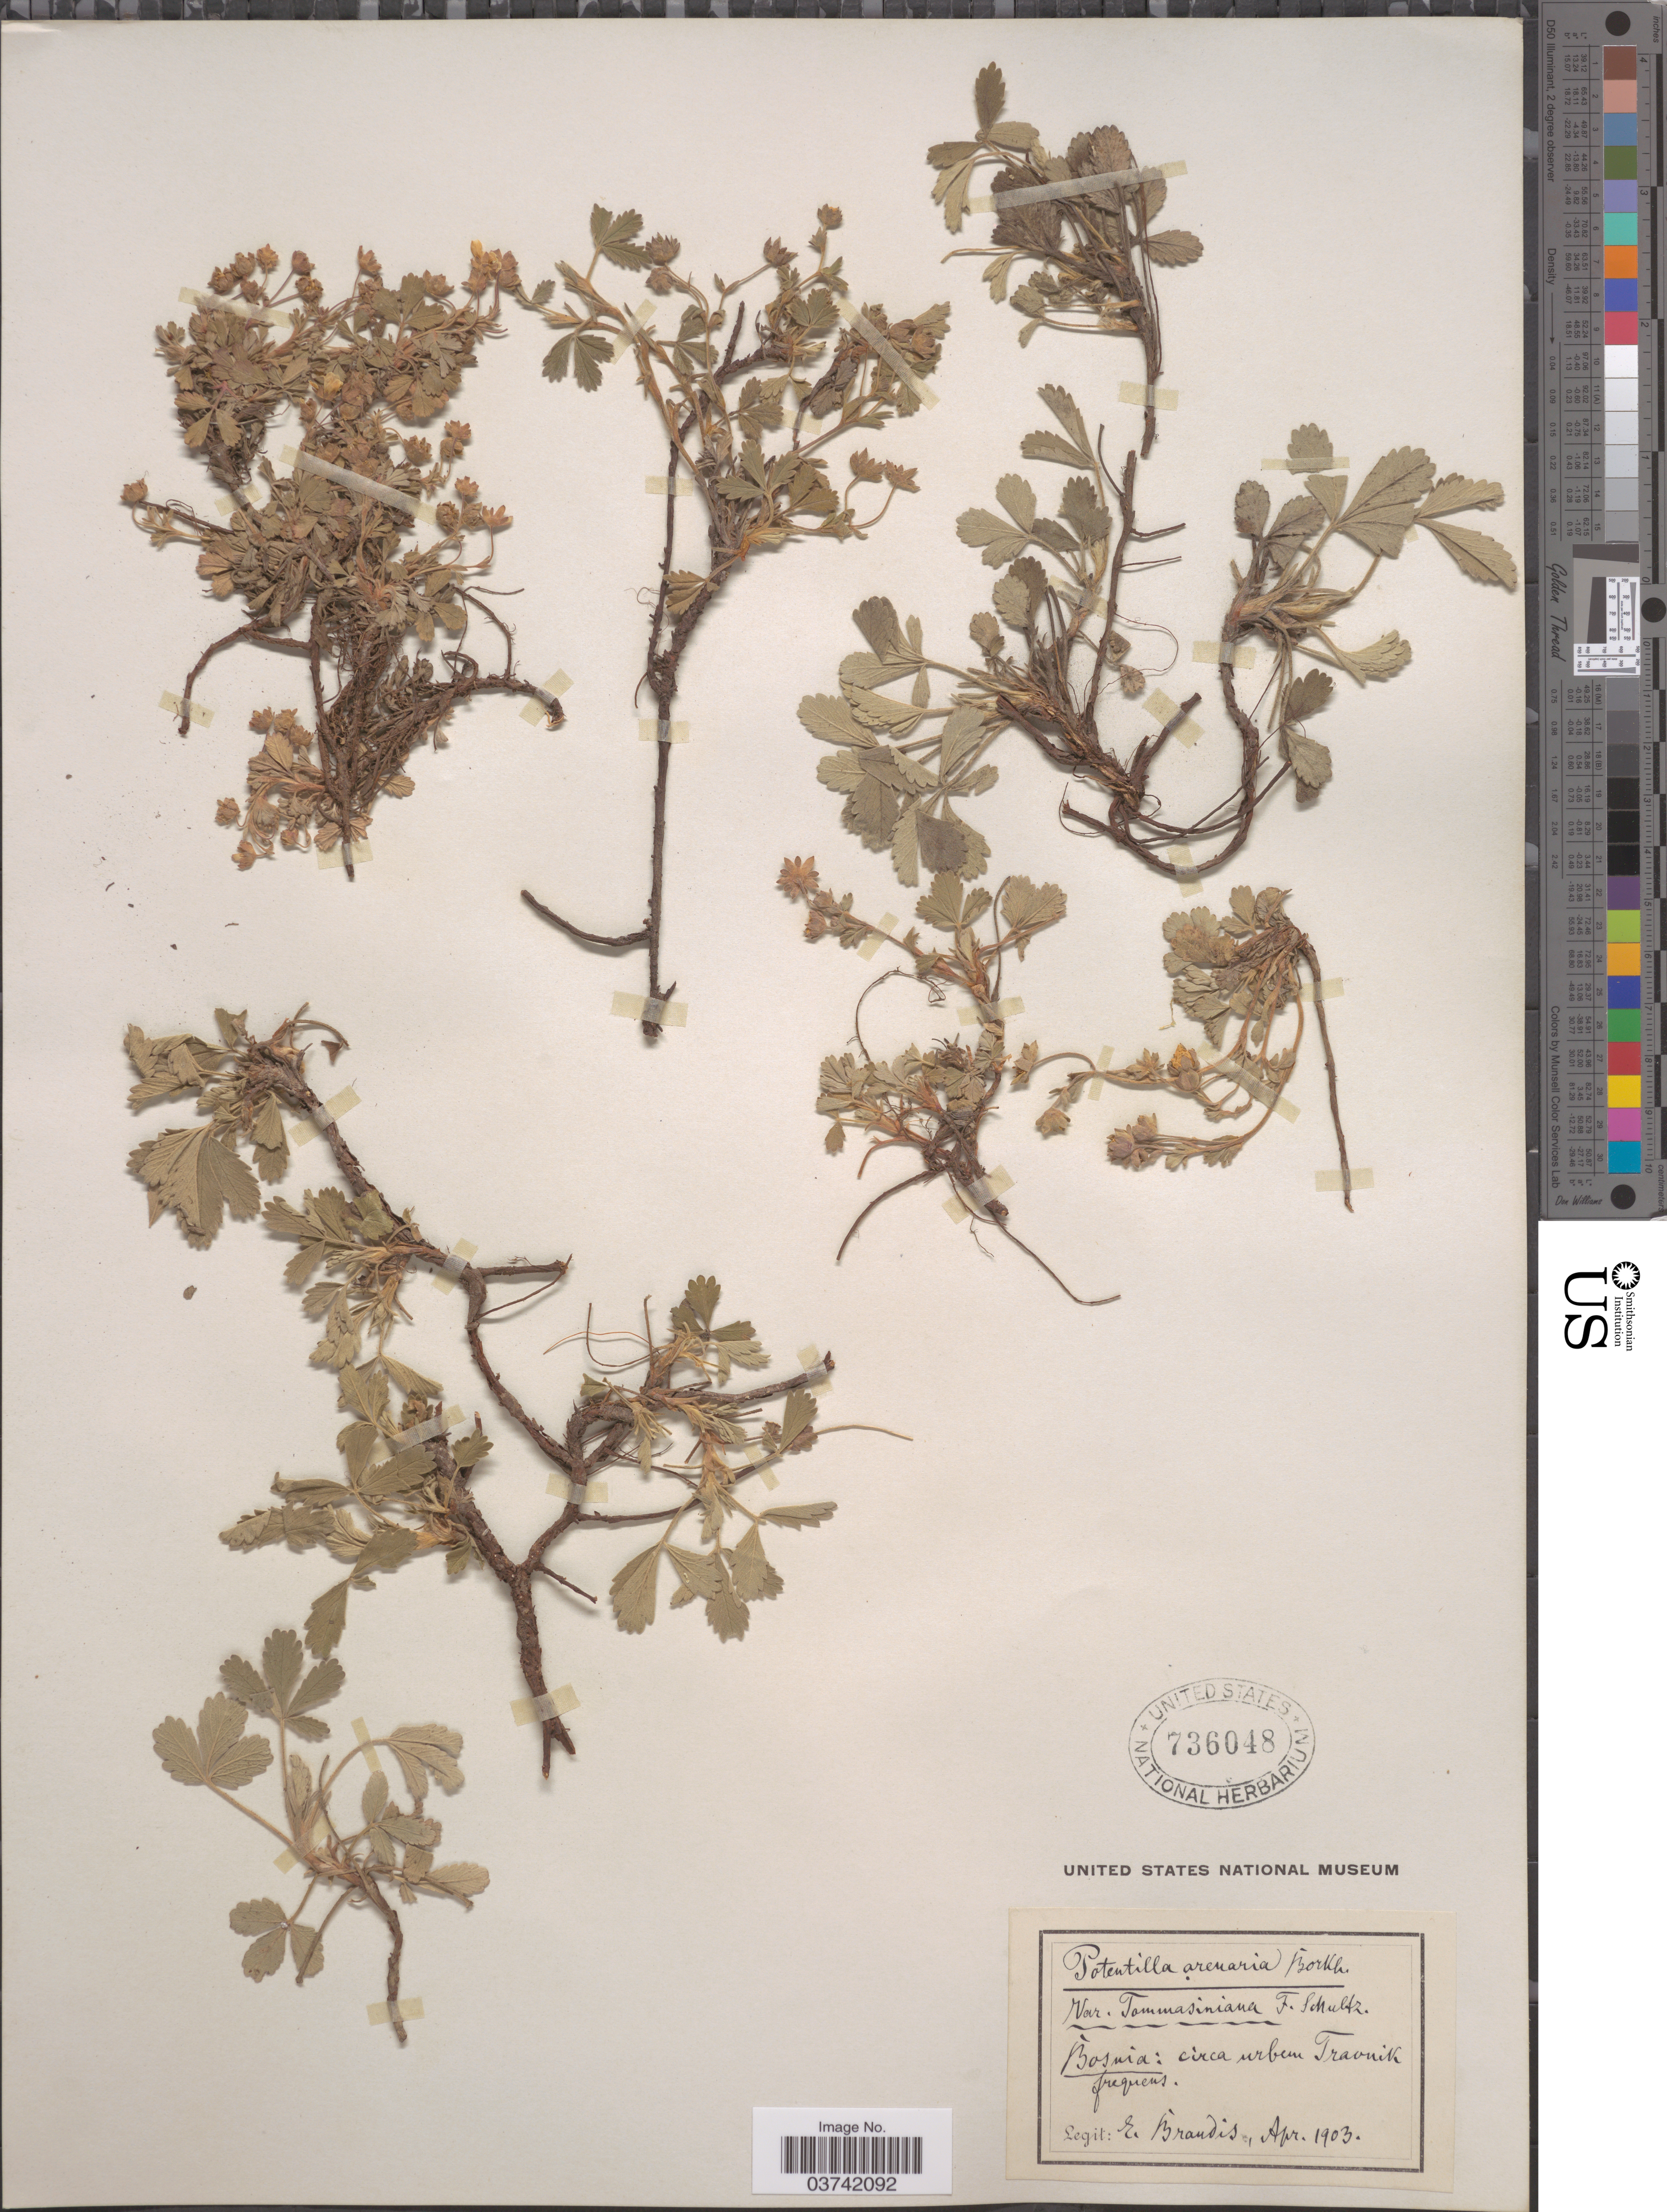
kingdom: Plantae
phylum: Tracheophyta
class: Magnoliopsida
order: Rosales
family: Rosaceae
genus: Potentilla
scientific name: Potentilla arenaria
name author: Borkh. et al.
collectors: E. Brandis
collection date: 1903-04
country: Bosnia and Herzegovina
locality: Bosnia: circa urbem Travnik.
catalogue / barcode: US 736048